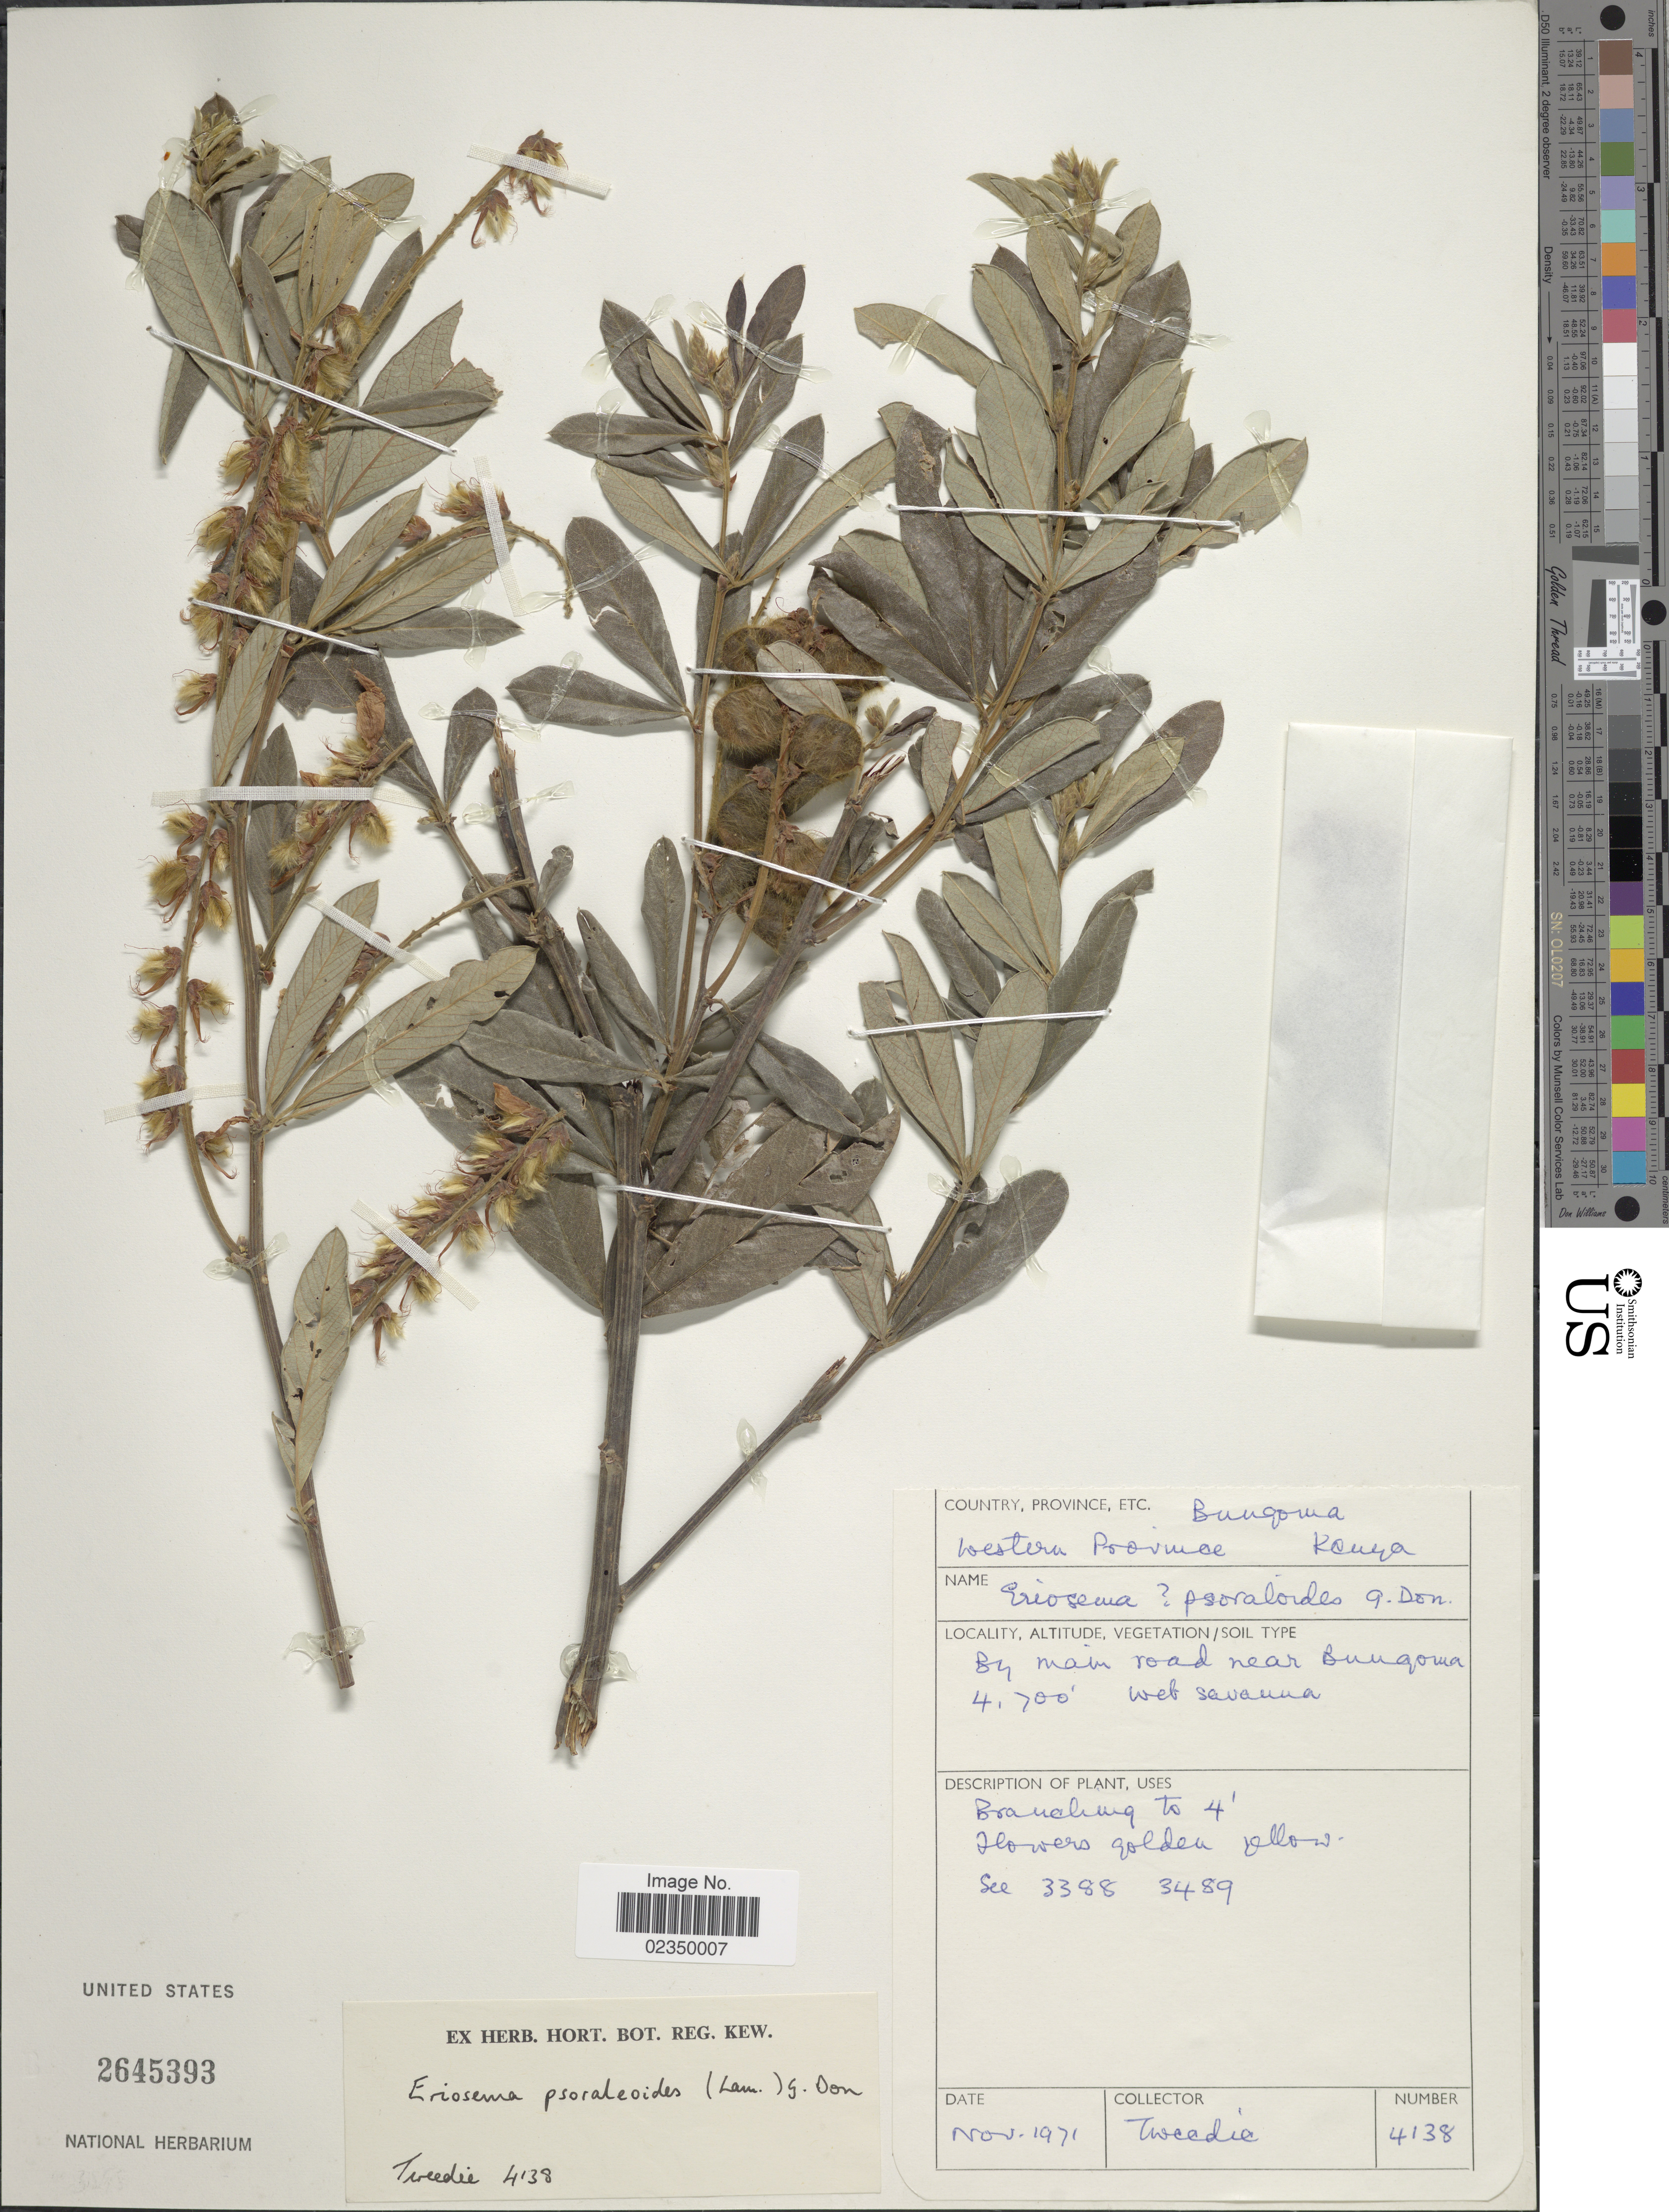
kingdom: Plantae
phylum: Tracheophyta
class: Magnoliopsida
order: Fabales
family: Fabaceae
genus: Eriosema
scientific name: Eriosema psoraloides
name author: (Lam.) G. Don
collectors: -- Tweedie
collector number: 4138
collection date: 1971-11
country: Kenya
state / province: Bungoma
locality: Western Province Kenya. By main road near Bungoma.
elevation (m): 1433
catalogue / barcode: US 2645393